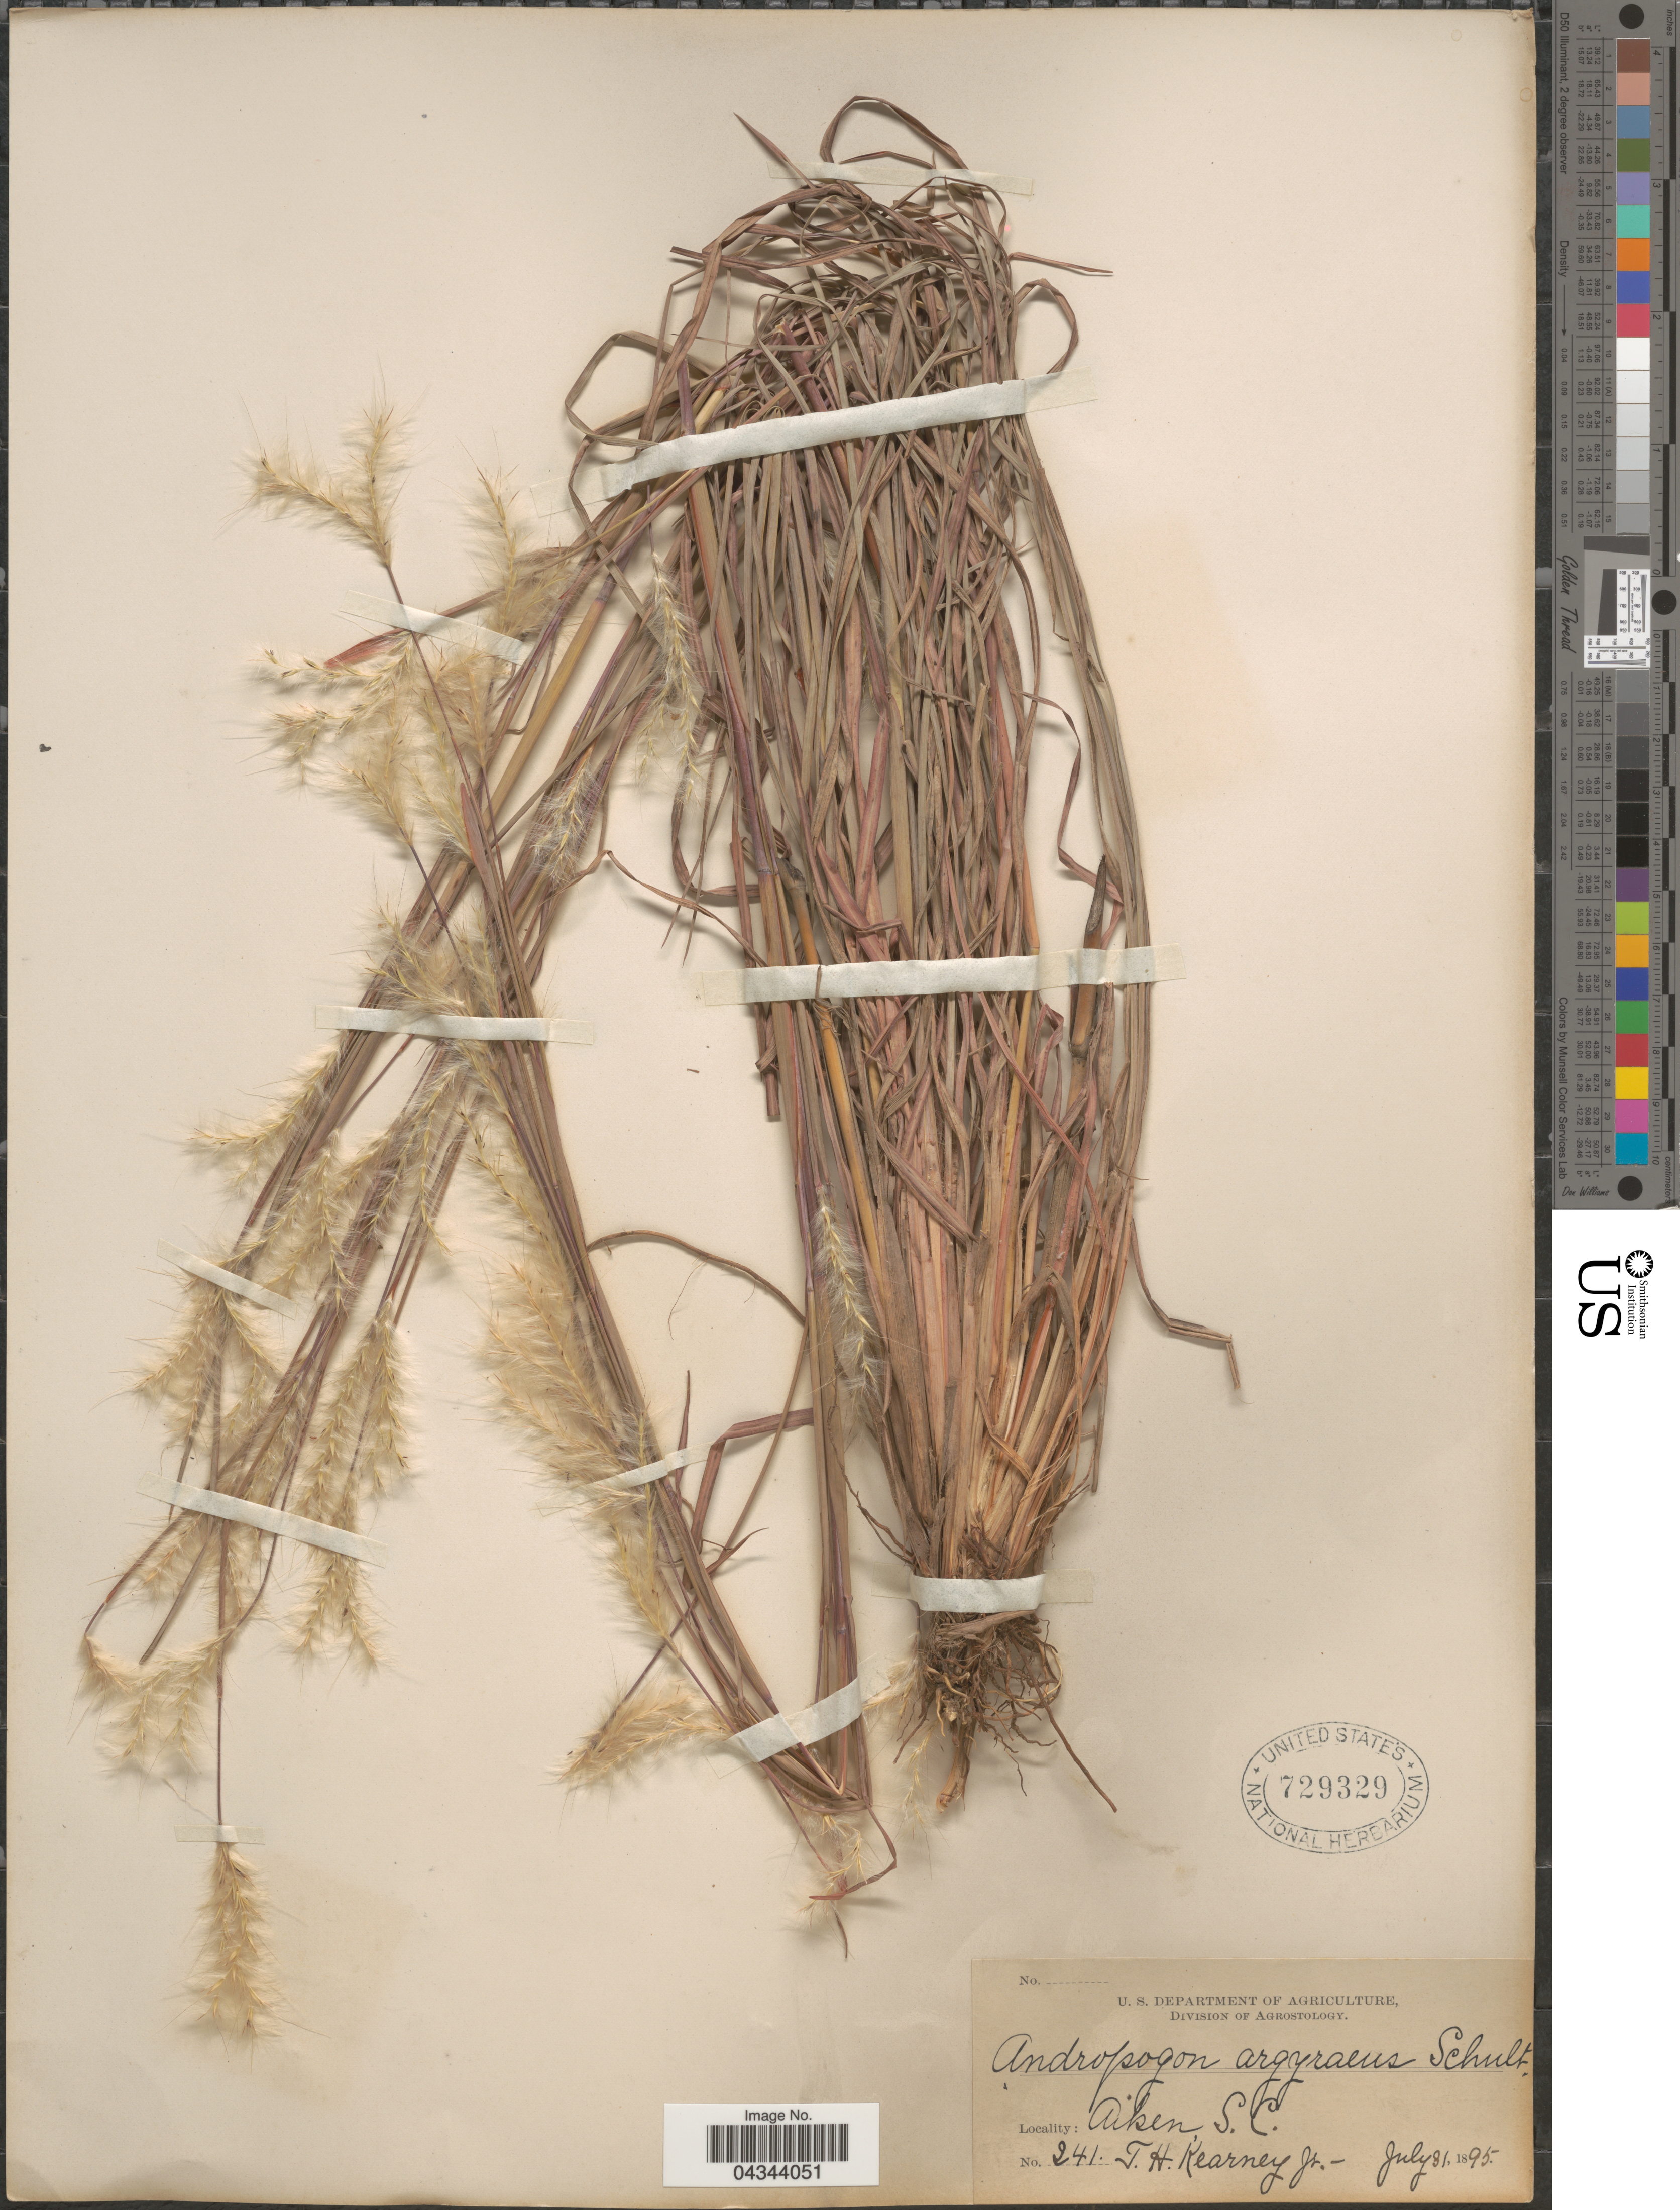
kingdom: Plantae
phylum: Tracheophyta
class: Liliopsida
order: Poales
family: Poaceae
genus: Andropogon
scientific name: Andropogon ternarius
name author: Michx.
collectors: T. H. Kearney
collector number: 241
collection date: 1895-07-31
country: United States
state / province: South Carolina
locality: Aiken.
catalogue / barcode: US 729329